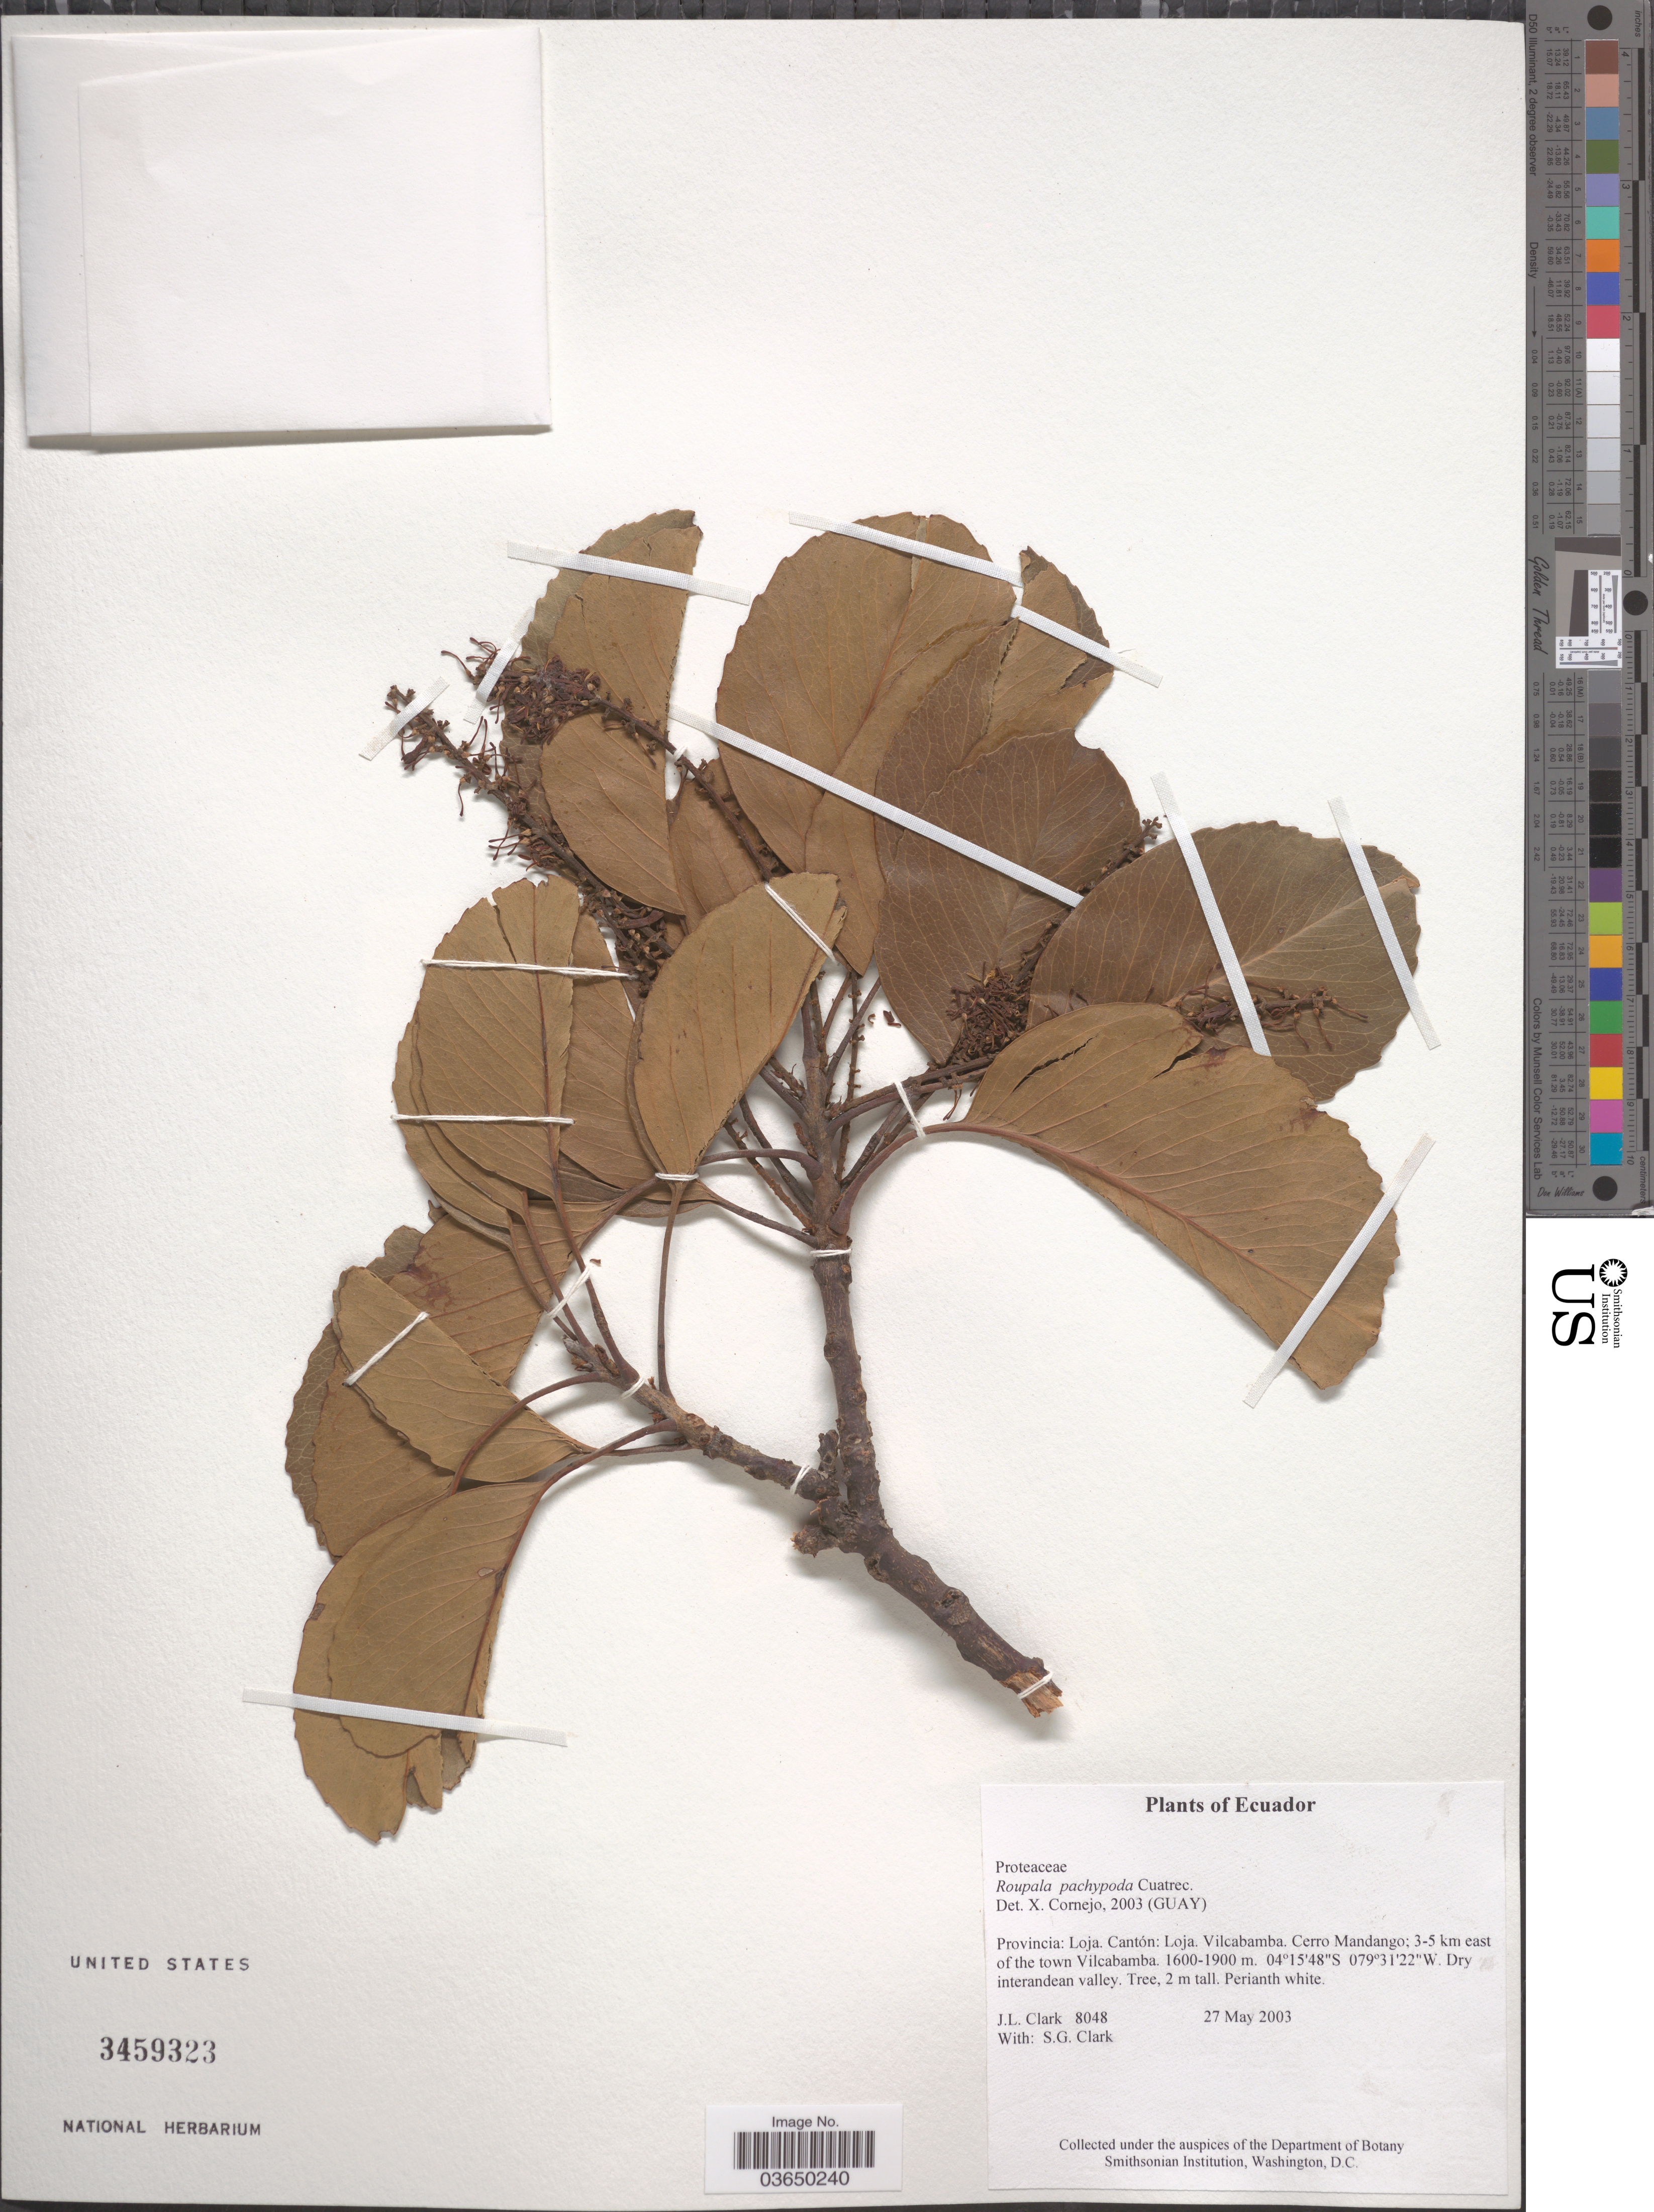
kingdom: Plantae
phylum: Tracheophyta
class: Magnoliopsida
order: Proteales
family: Proteaceae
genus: Roupala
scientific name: Roupala pachypoda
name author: Cuatrec.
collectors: J. L. Clark & S. G. Clark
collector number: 8048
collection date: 2003-05-27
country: Ecuador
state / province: Loja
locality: Cantón: Loja. Vilcabamba. Cerro Mandango; 3-5 km east of the town Vilcabamba.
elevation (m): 1600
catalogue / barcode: US 3459323